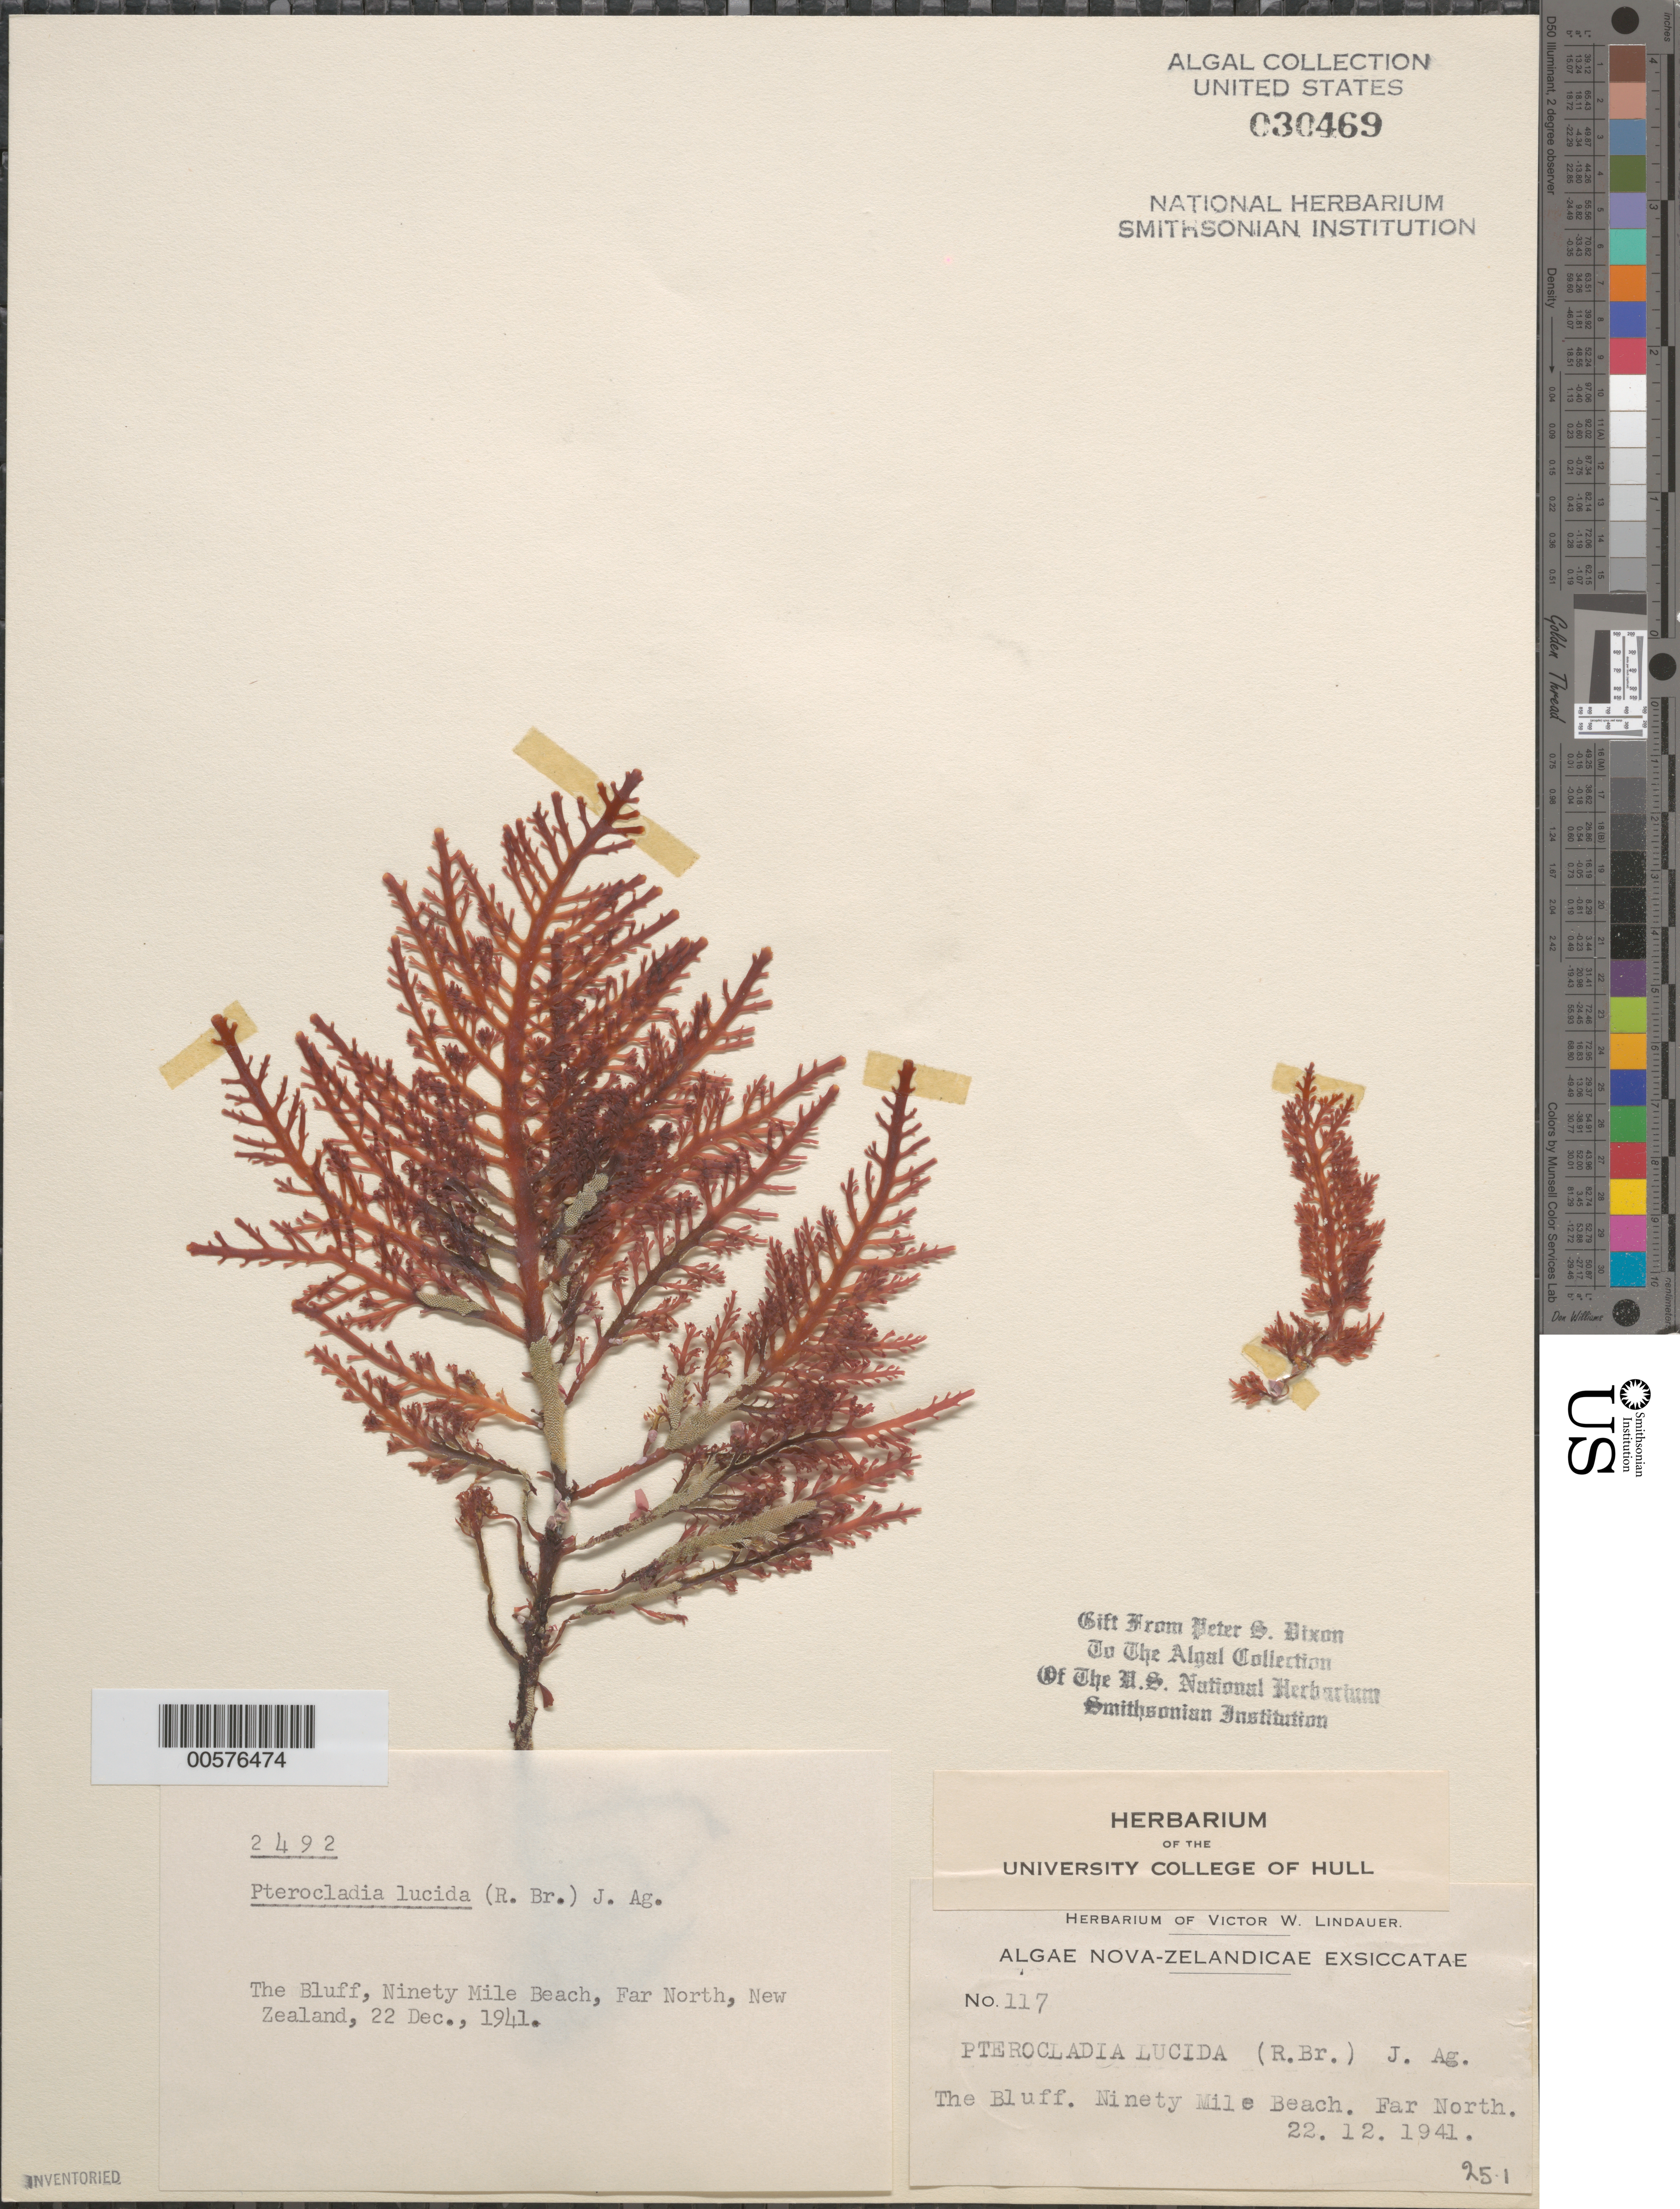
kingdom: Plantae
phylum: Rhodophyta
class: Florideophyceae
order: Gelidiales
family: Pterocladiaceae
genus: Pterocladia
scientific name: Pterocladia lucida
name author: (R. Br. ex Turner) J. Agardh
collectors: V. Lindauer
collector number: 117 & PSD 2492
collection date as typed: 22 Dec 1941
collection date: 1941-12-22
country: New Zealand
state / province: Northland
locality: The bluff, ninety mile beach, far north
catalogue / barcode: US 30469